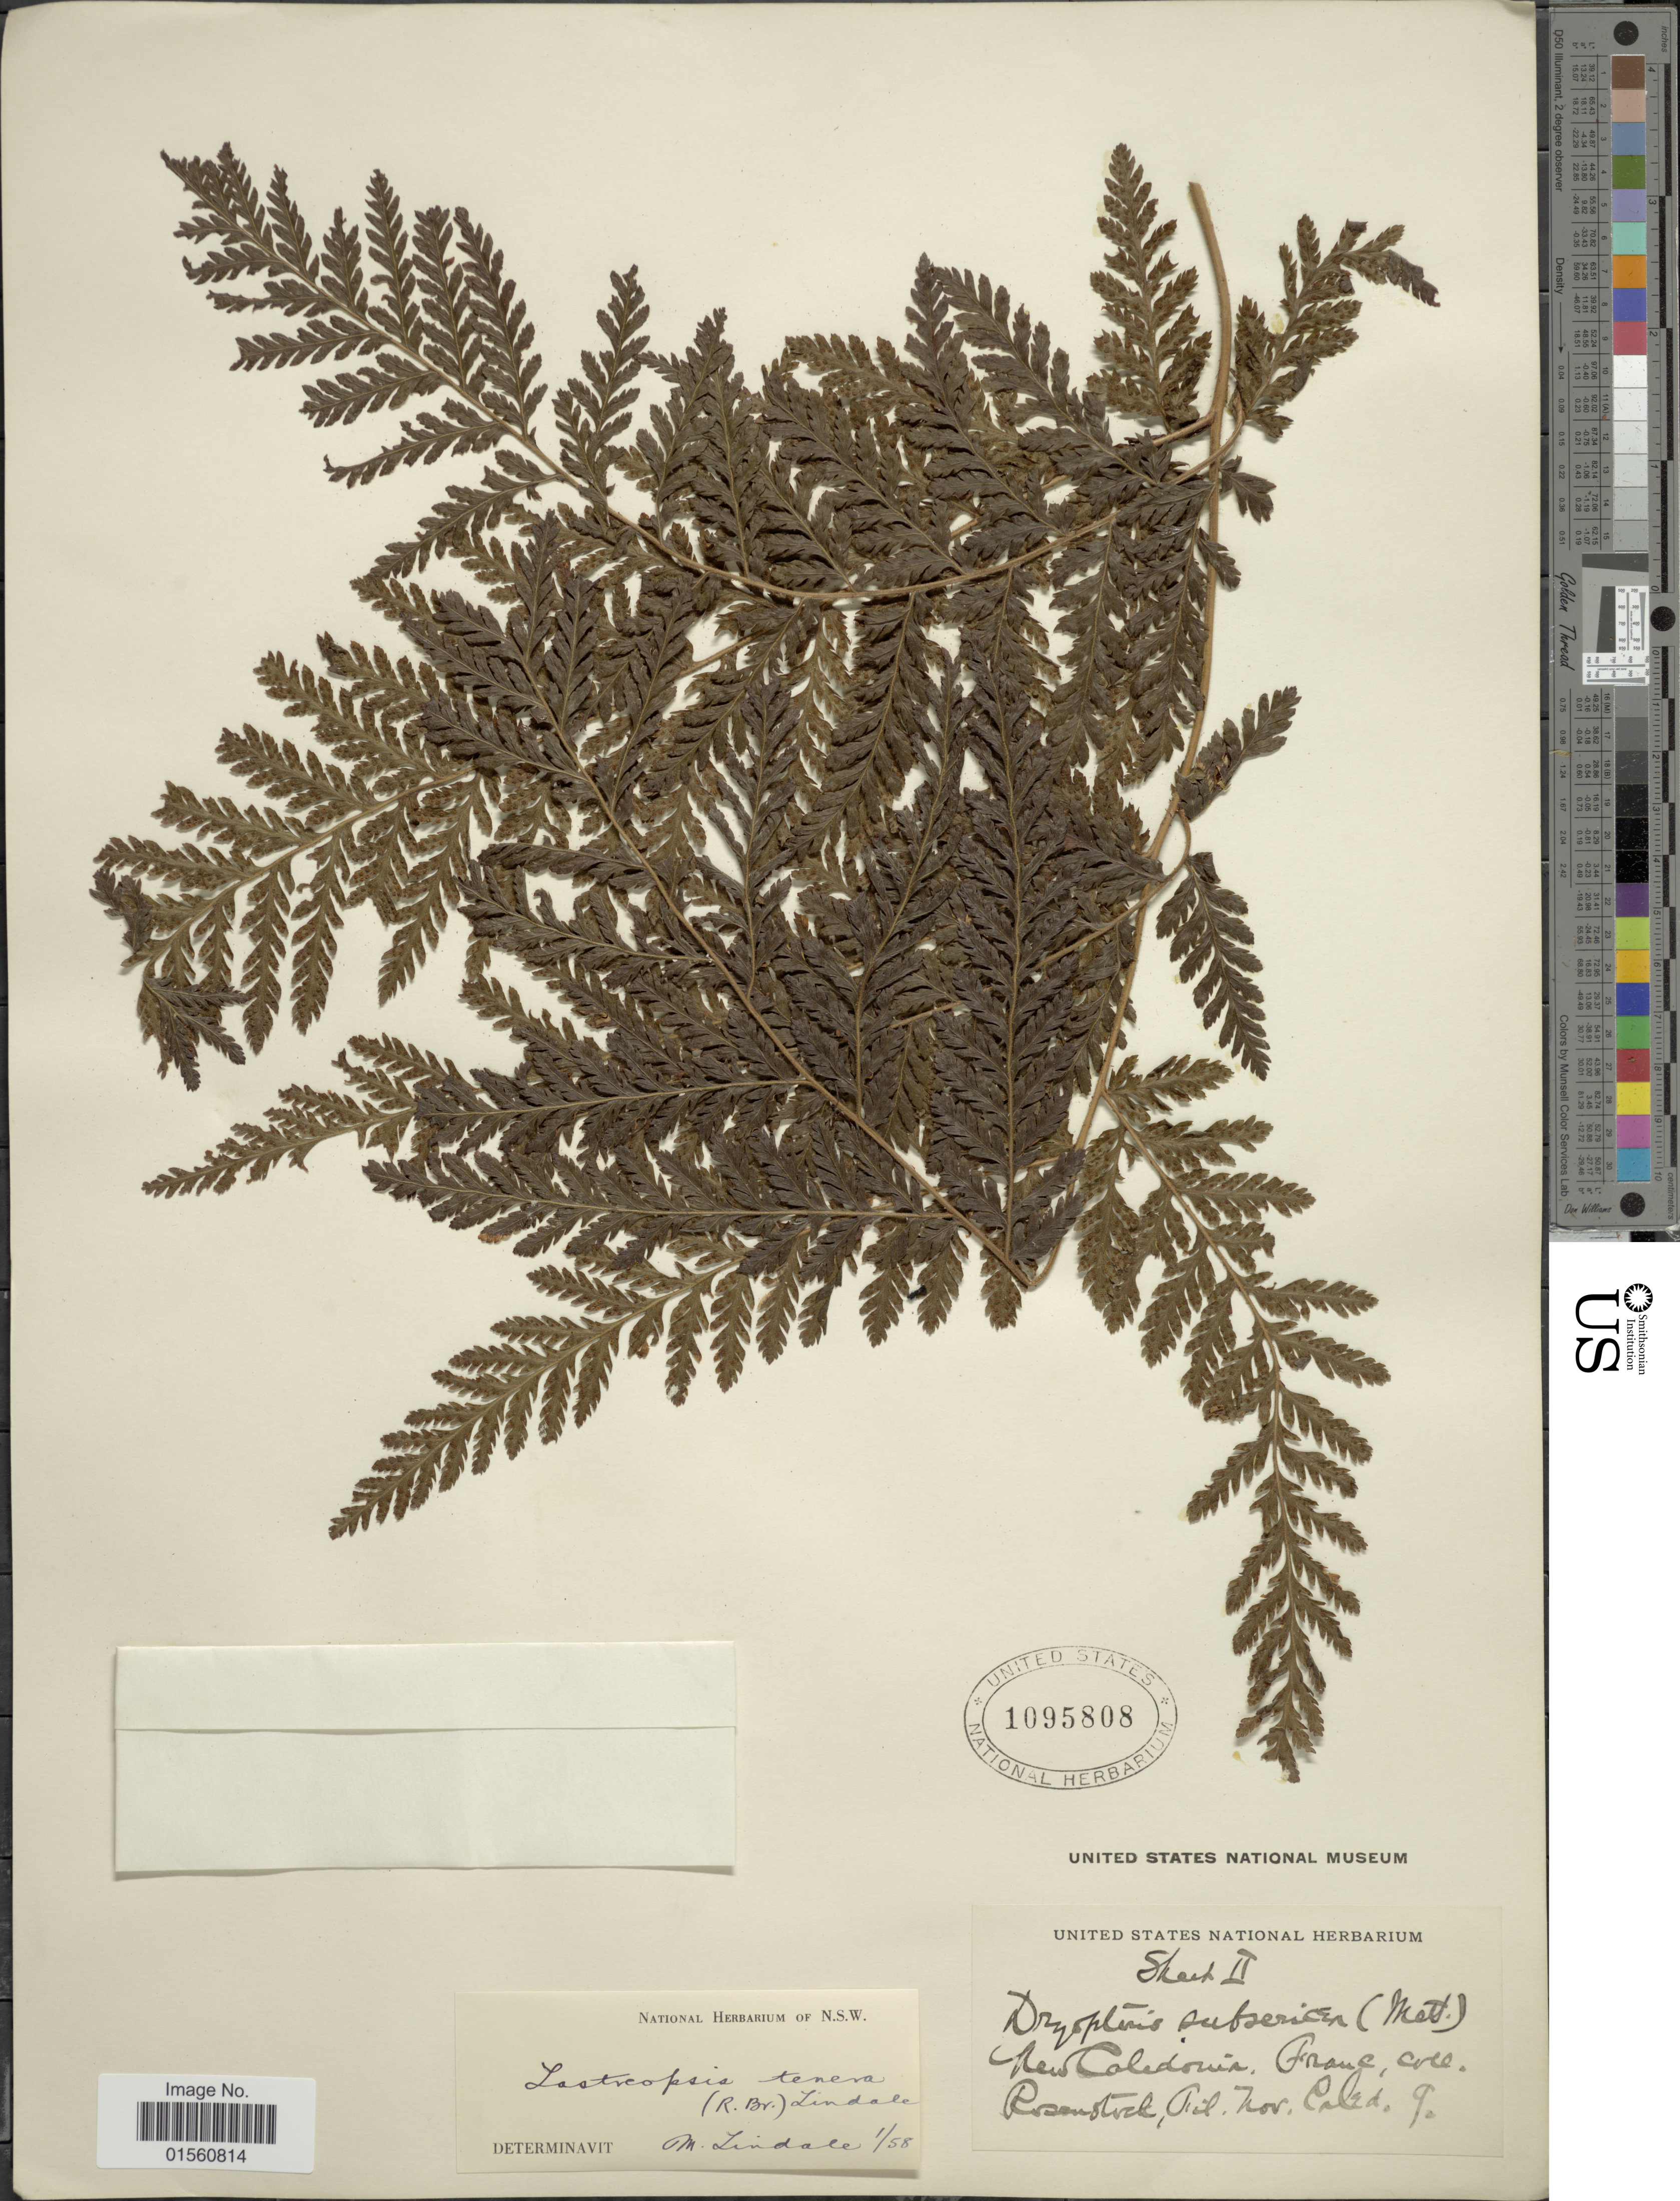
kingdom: Plantae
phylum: Tracheophyta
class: Polypodiopsida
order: Polypodiales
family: Dryopteridaceae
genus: Lastreopsis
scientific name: Lastreopsis tenera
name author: (R. Br.) Tindale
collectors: -- Rosenstock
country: New Caledonia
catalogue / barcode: US 1095808